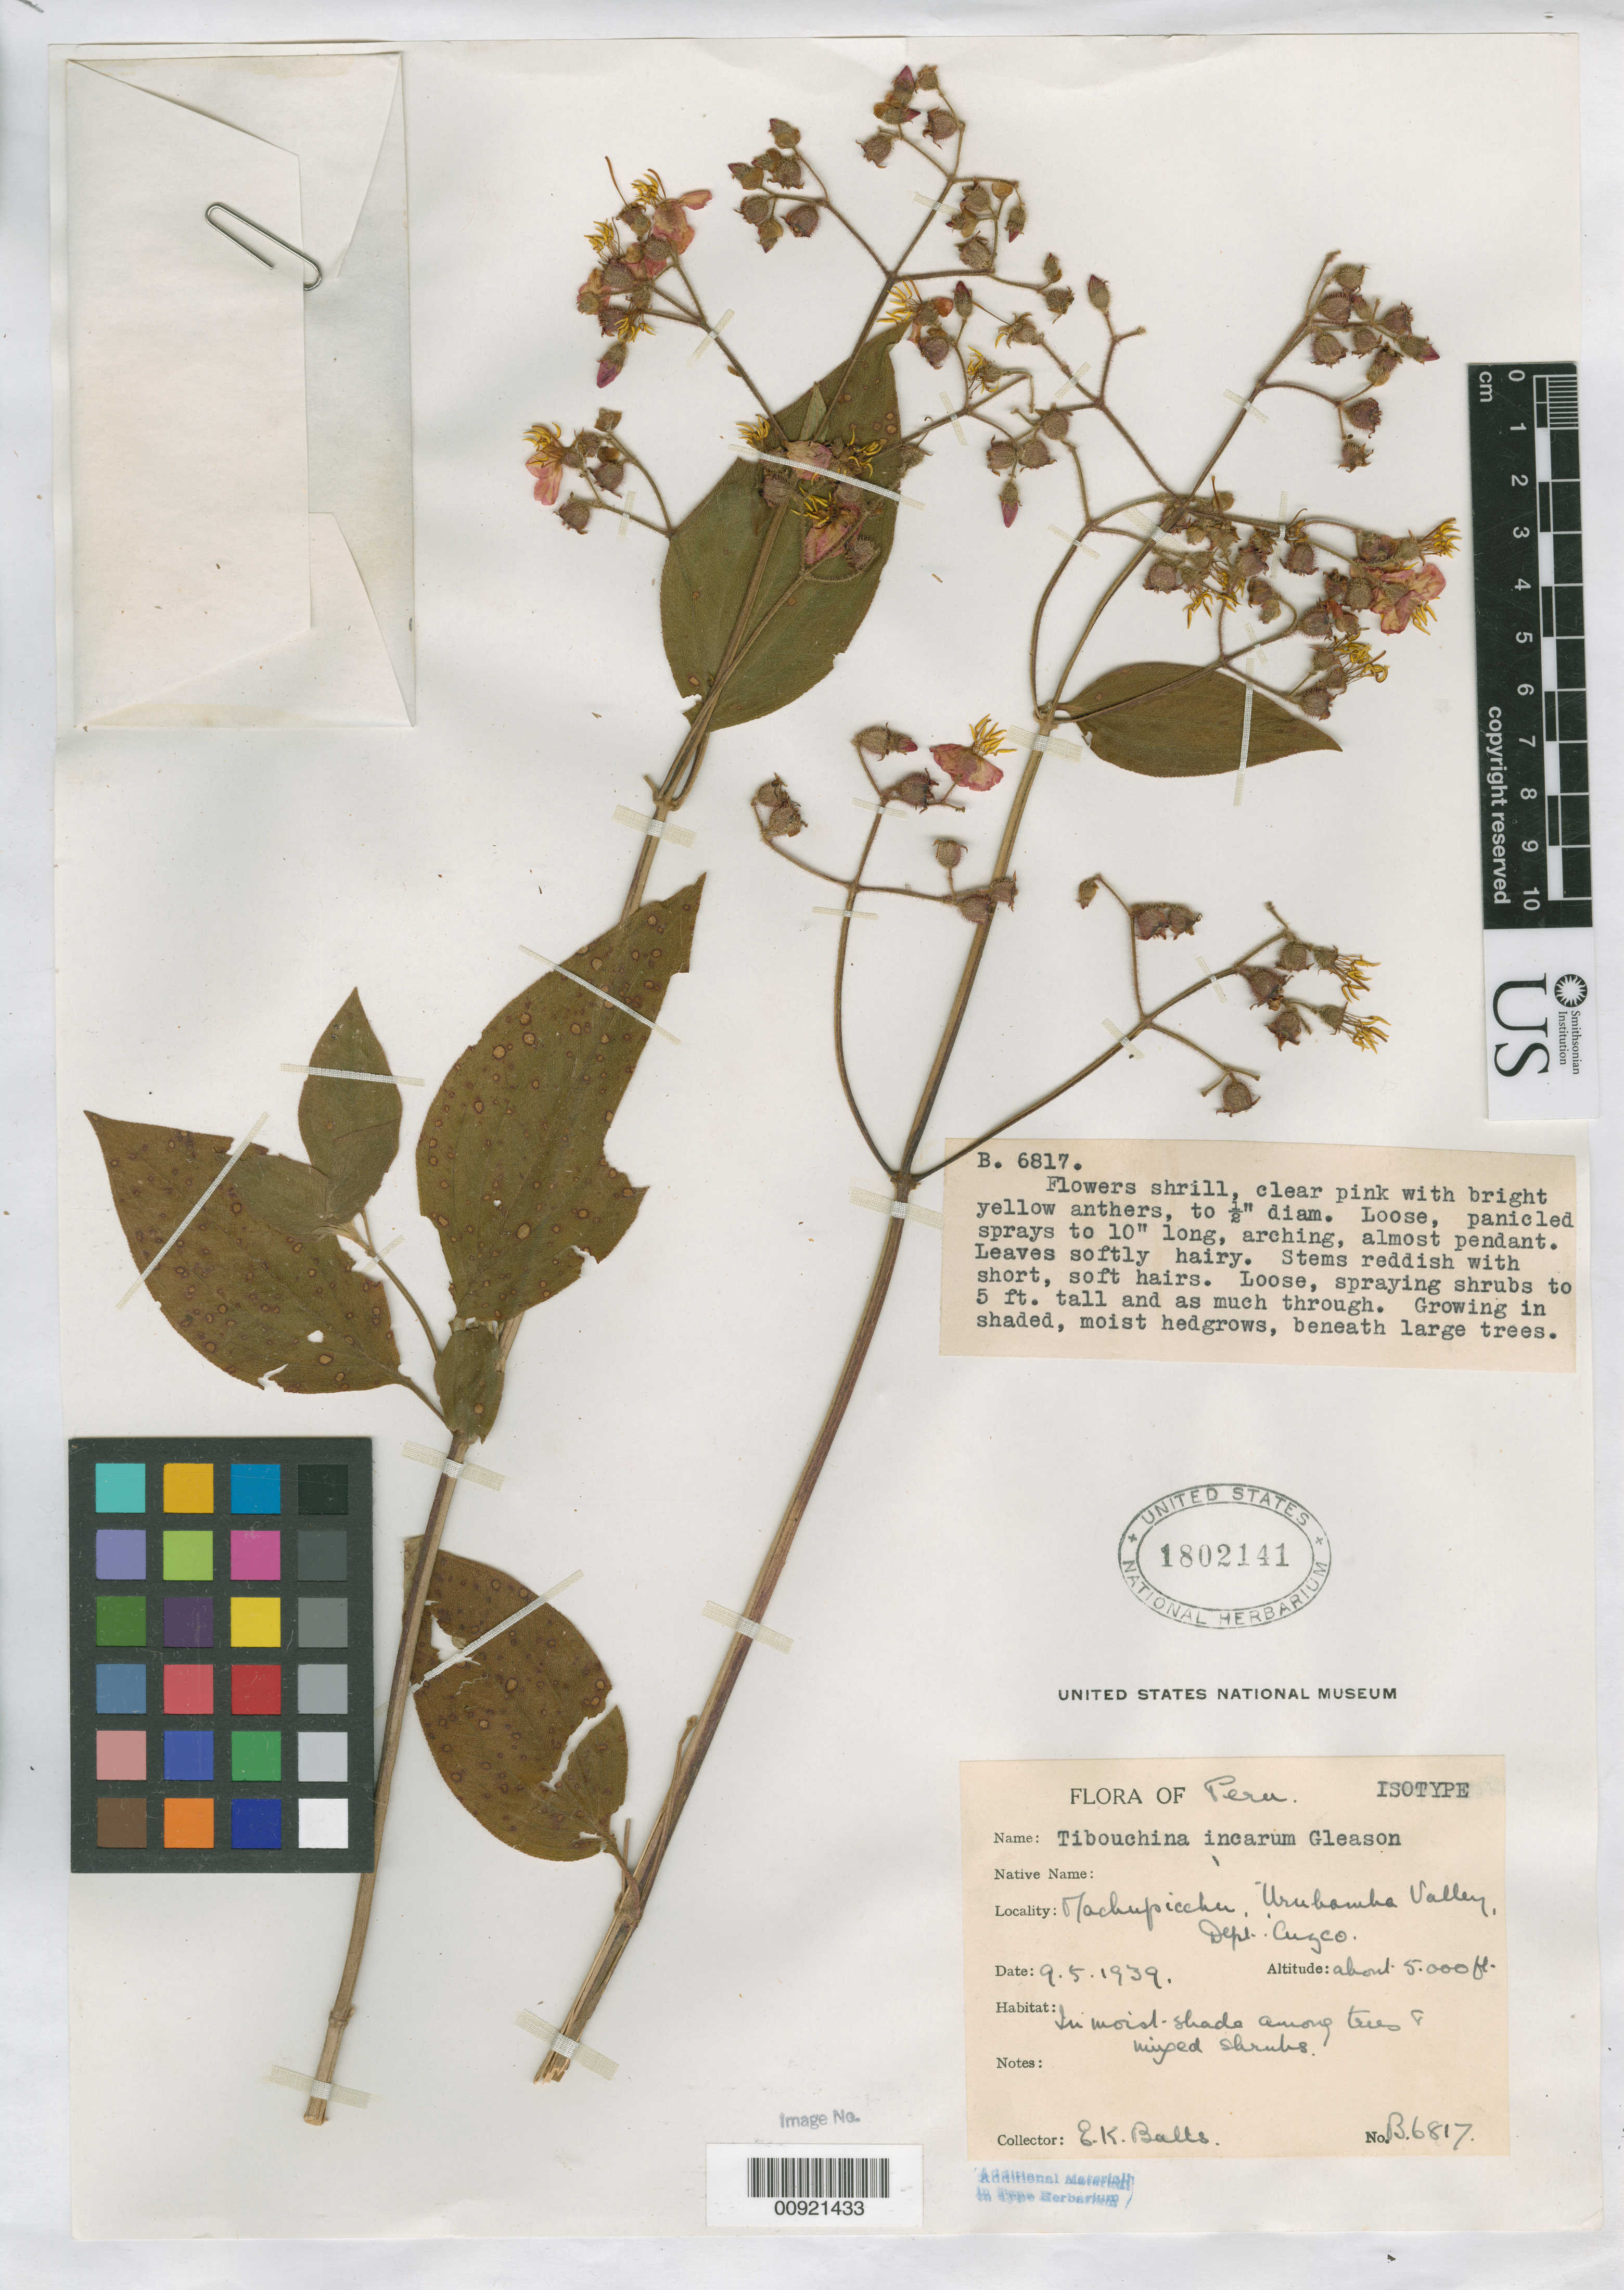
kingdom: Plantae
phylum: Tracheophyta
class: Magnoliopsida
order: Myrtales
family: Melastomataceae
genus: Tibouchina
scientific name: Tibouchina incarum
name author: Gleason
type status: Isotype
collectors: E. K. Balls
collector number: B 6817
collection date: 1939-05-09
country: Peru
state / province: Cusco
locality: Machu-Picchu, Urubamba Valley.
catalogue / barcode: US 1802141